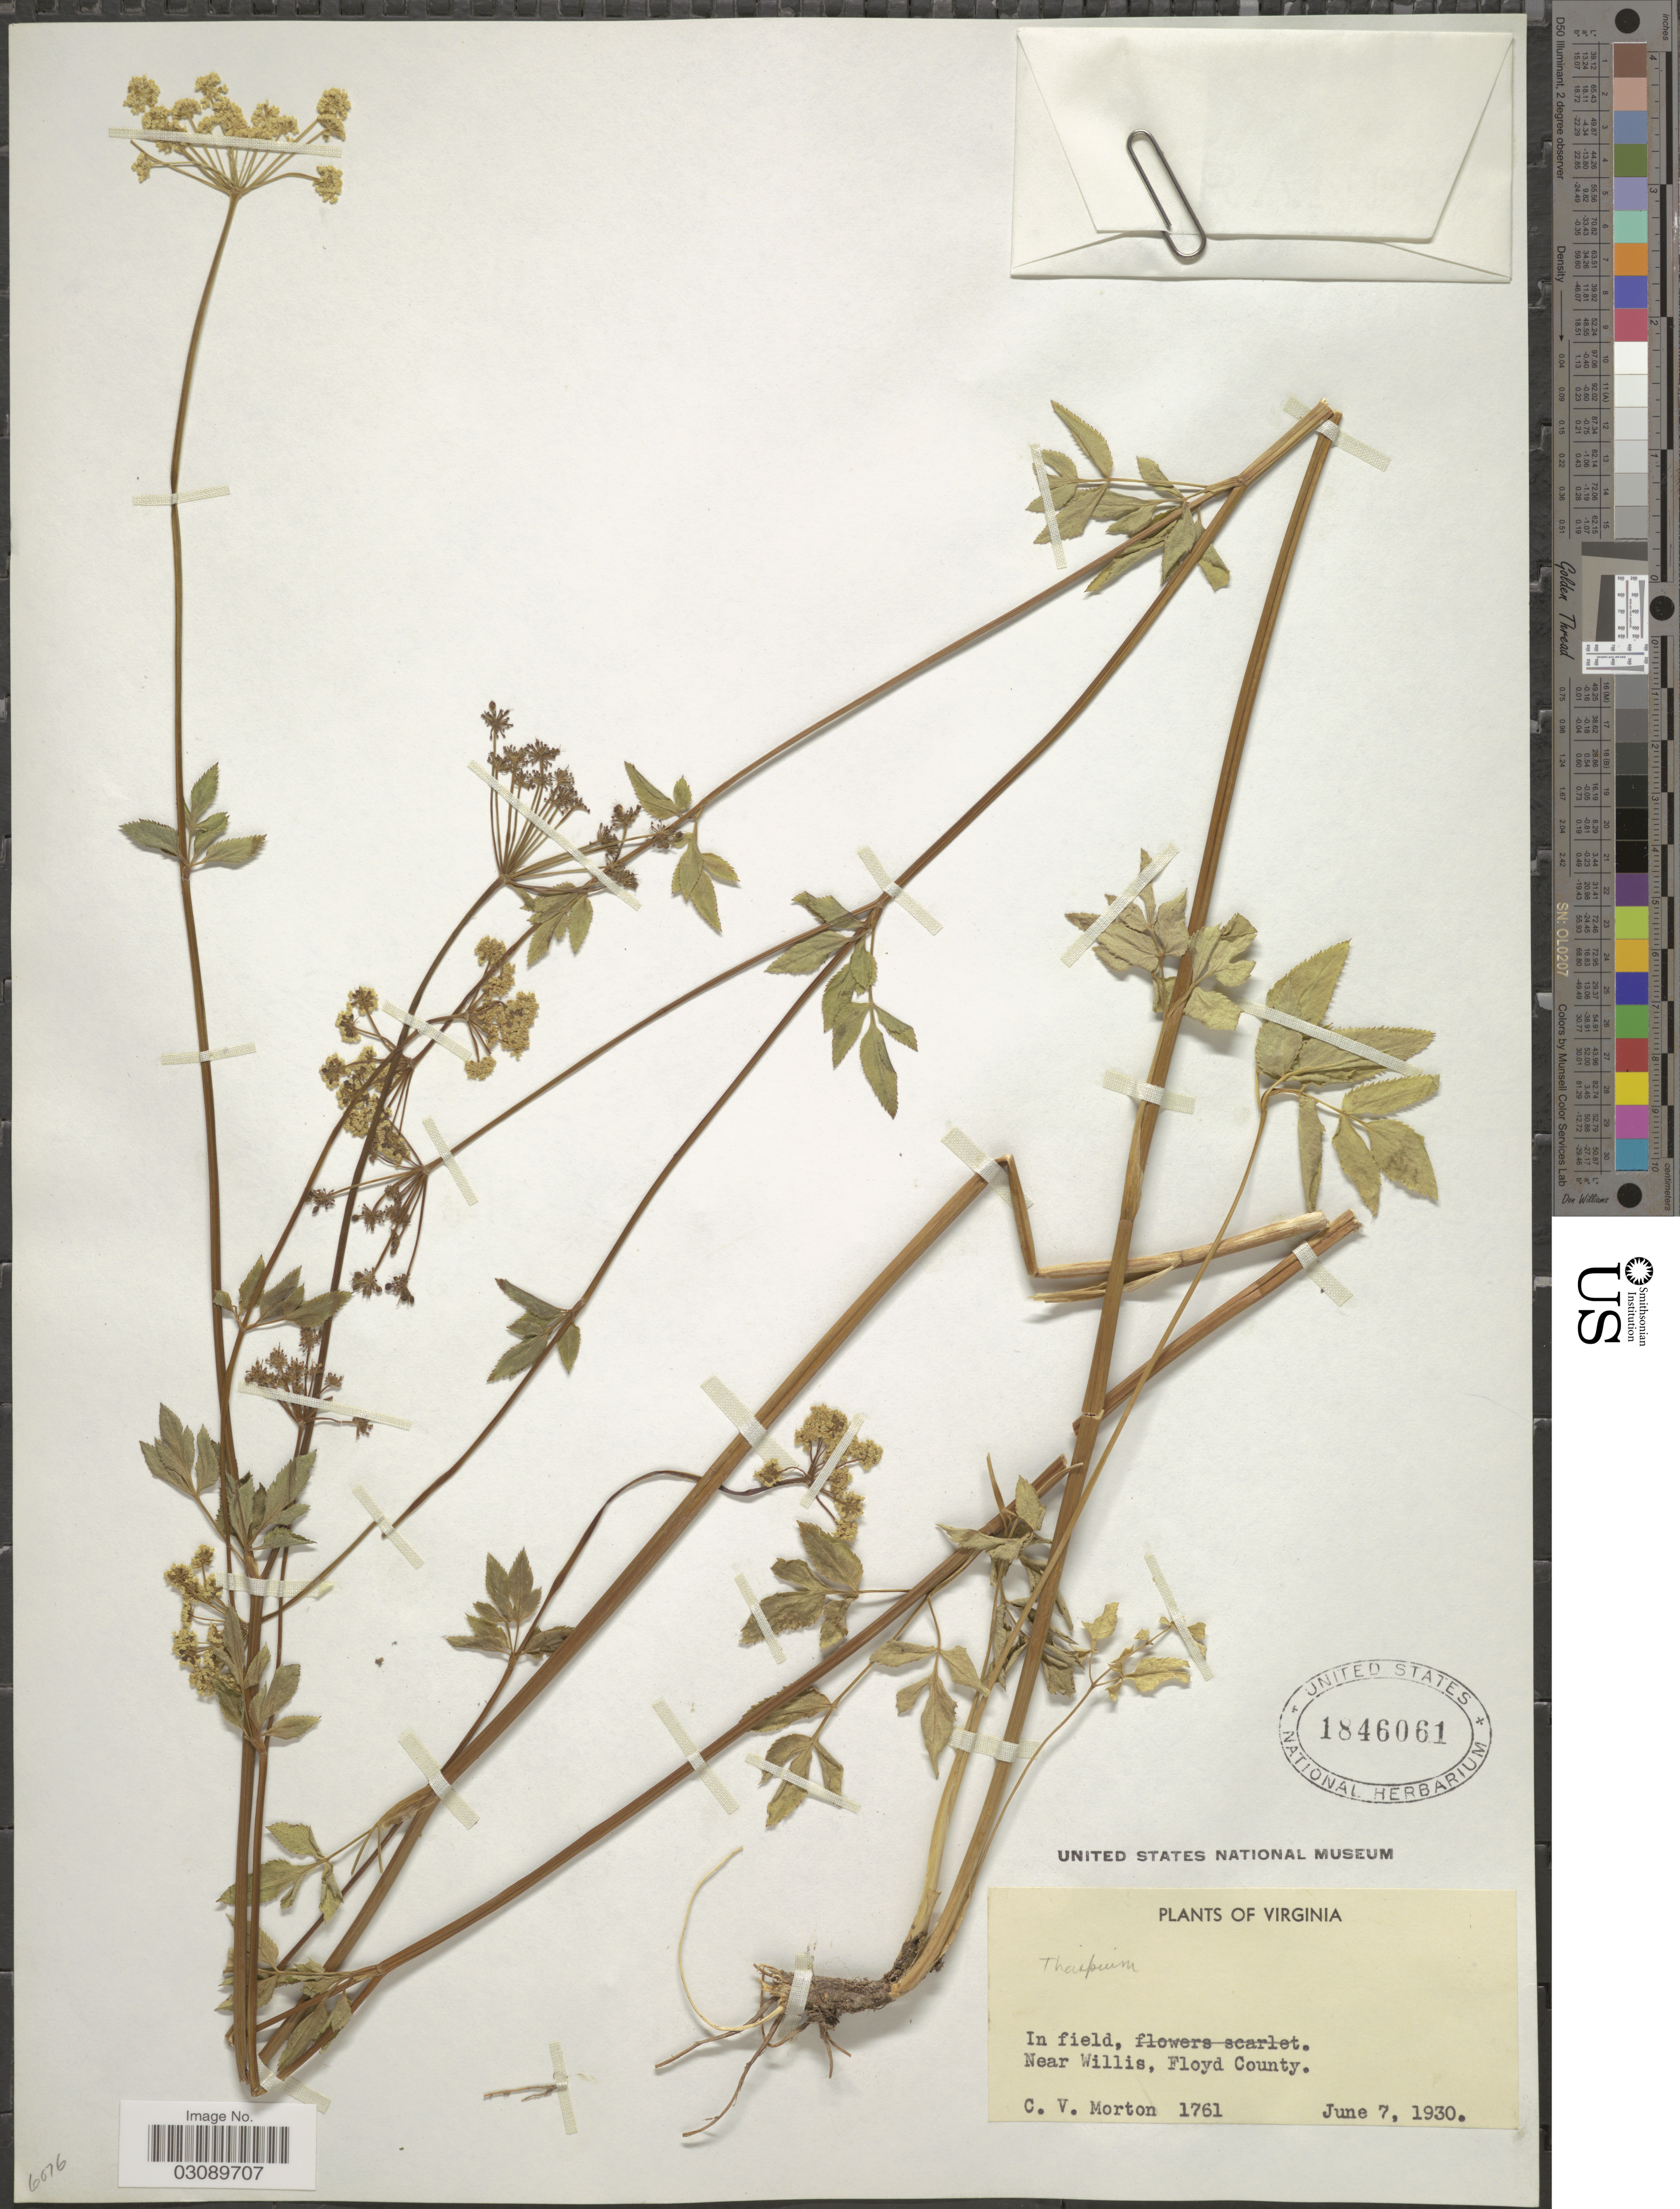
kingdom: Plantae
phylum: Tracheophyta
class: Magnoliopsida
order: Apiales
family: Apiaceae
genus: Thaspium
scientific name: Thaspium sp.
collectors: C. V. Morton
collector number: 1761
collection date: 1930-06-07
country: United States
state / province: Virginia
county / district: Floyd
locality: In field, near Willis, Floyd County.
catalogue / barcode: US 1846061